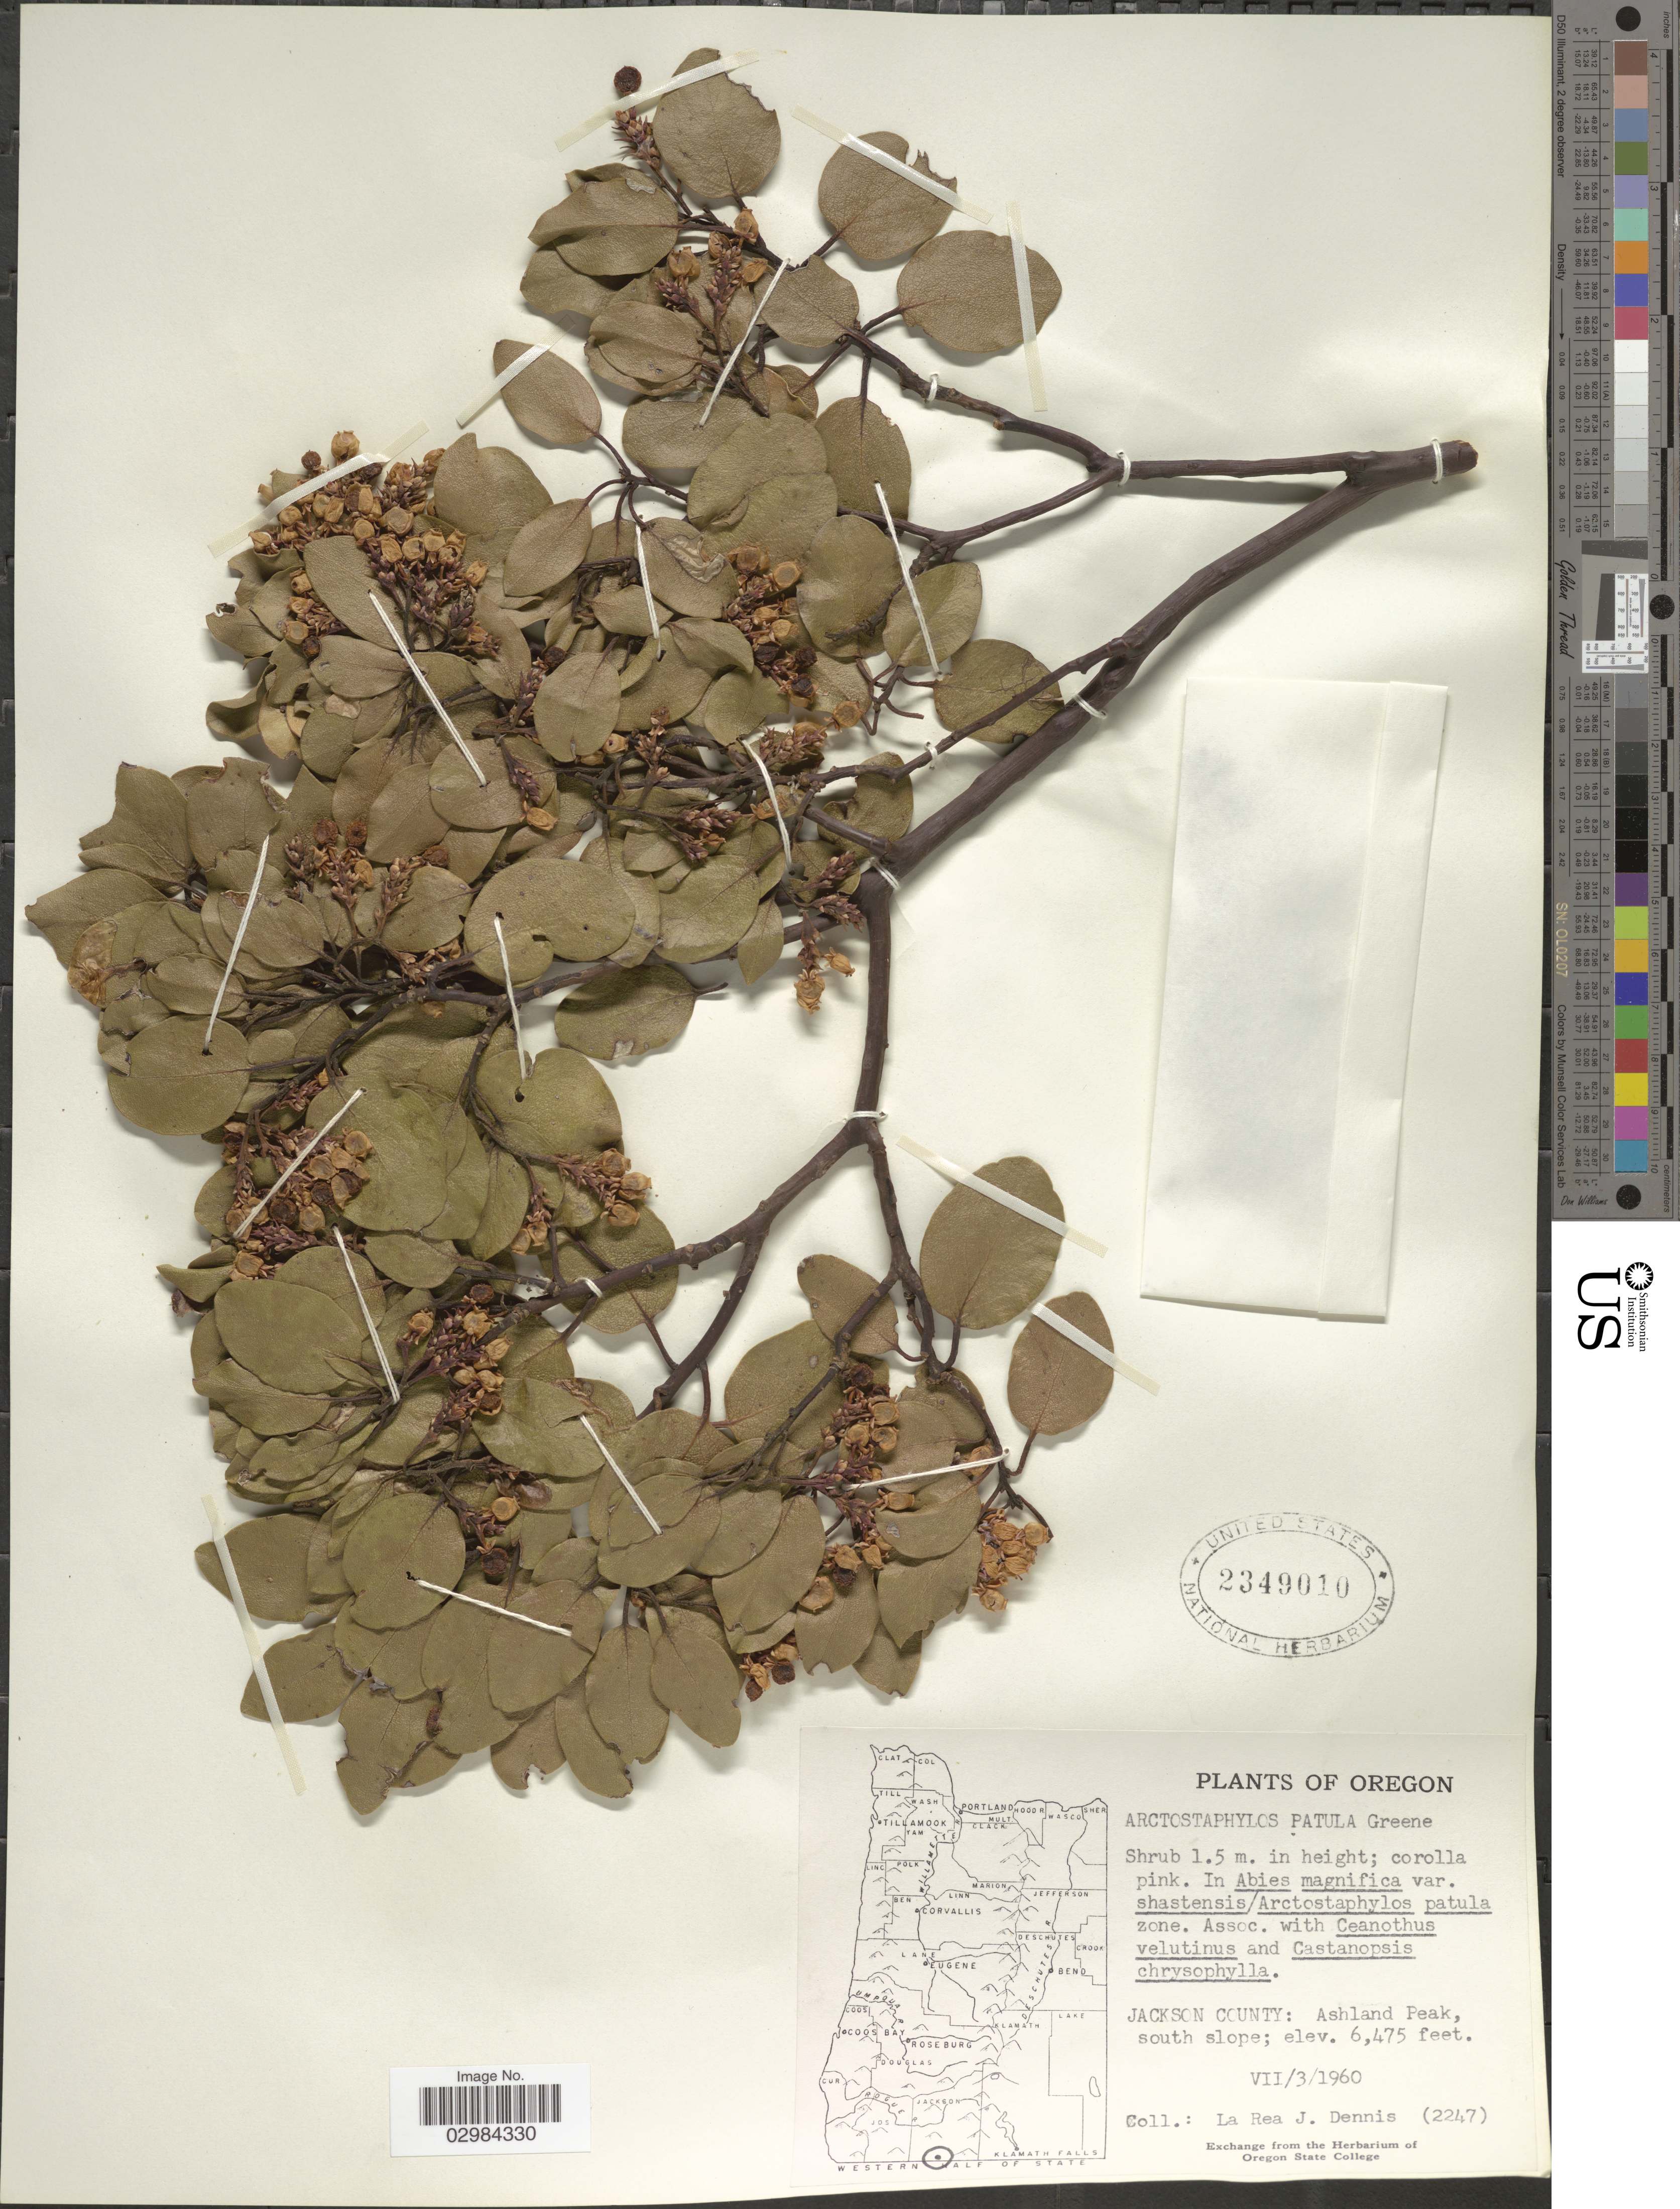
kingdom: Plantae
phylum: Tracheophyta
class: Magnoliopsida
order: Ericales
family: Ericaceae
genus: Arctostaphylos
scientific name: Arctostaphylos patula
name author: Greene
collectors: L. Dennis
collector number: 2247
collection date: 1960-07-03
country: United States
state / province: Oregon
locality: Jackson County: Ashland Peak, south slope.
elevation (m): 1974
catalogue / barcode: US 2349010